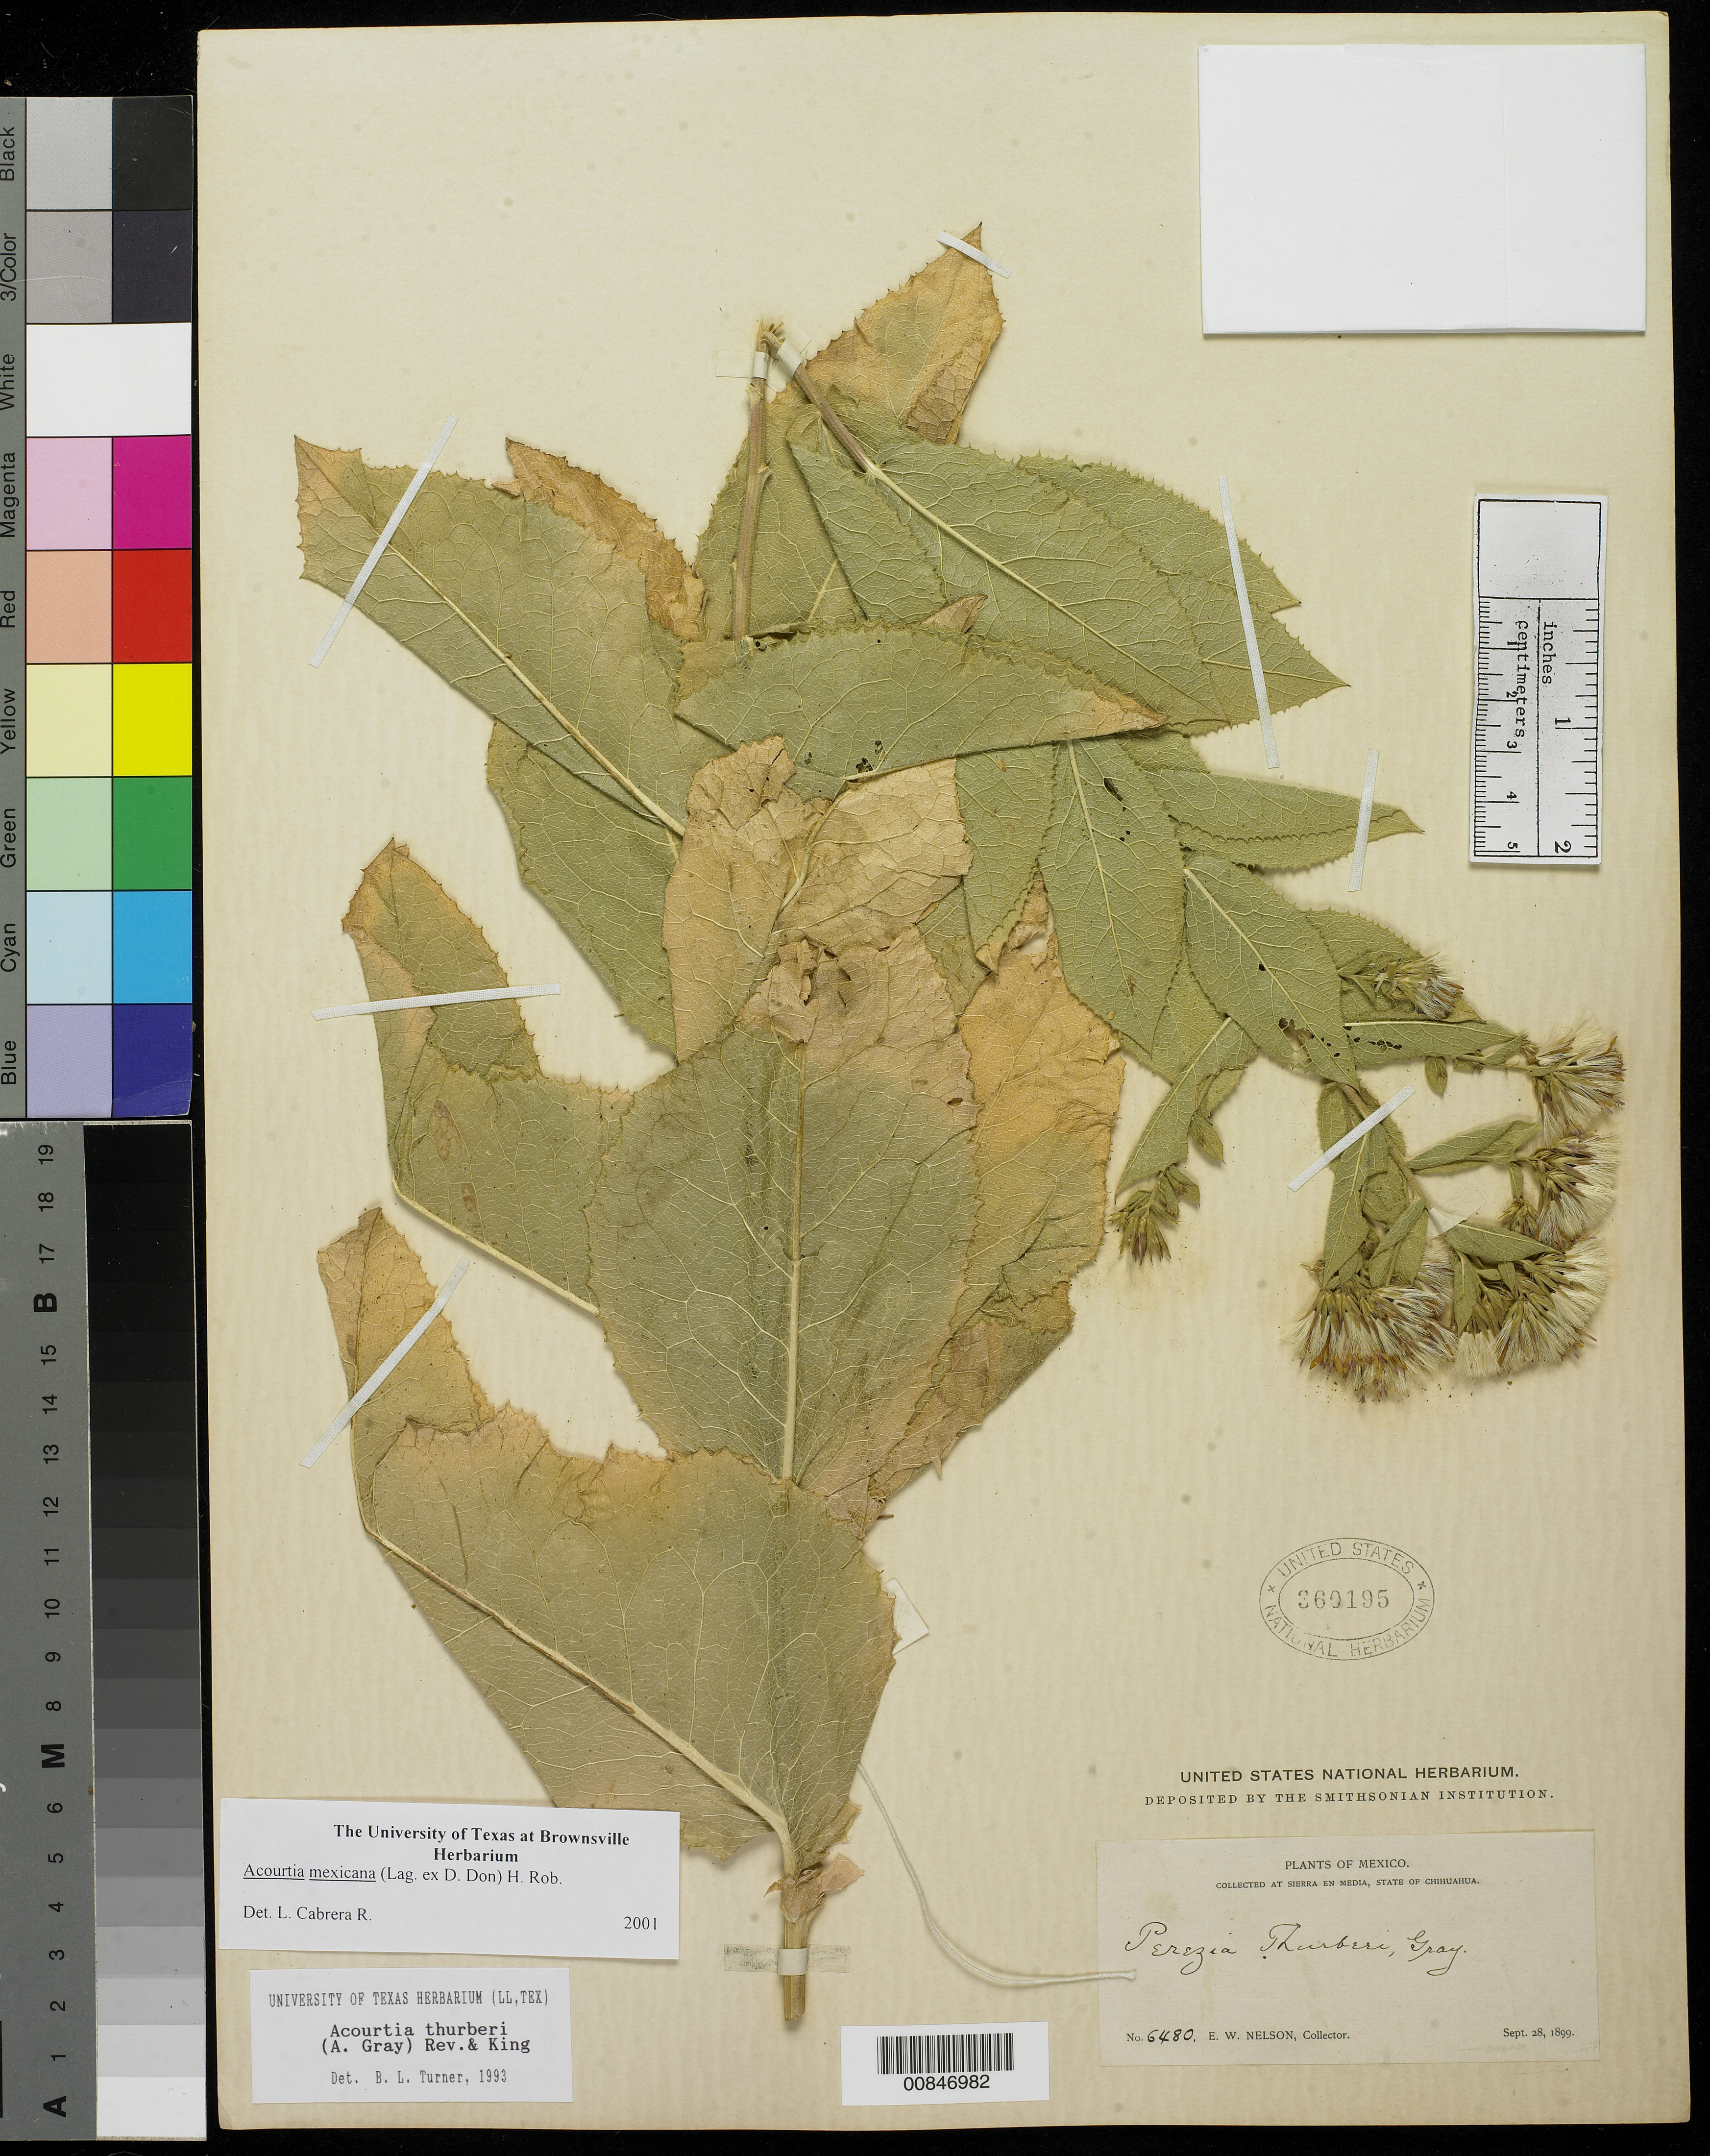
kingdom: Plantae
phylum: Tracheophyta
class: Magnoliopsida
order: Asterales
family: Asteraceae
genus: Acourtia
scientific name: Acourtia mexicana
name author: (Lag. ex D. Don) H. Rob.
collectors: E. W. Nelson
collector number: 6480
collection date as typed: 28 Sep 1899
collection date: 1899-09-28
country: Mexico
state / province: Chihuahua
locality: Sierra en Media, Chihuahua.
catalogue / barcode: US 360195